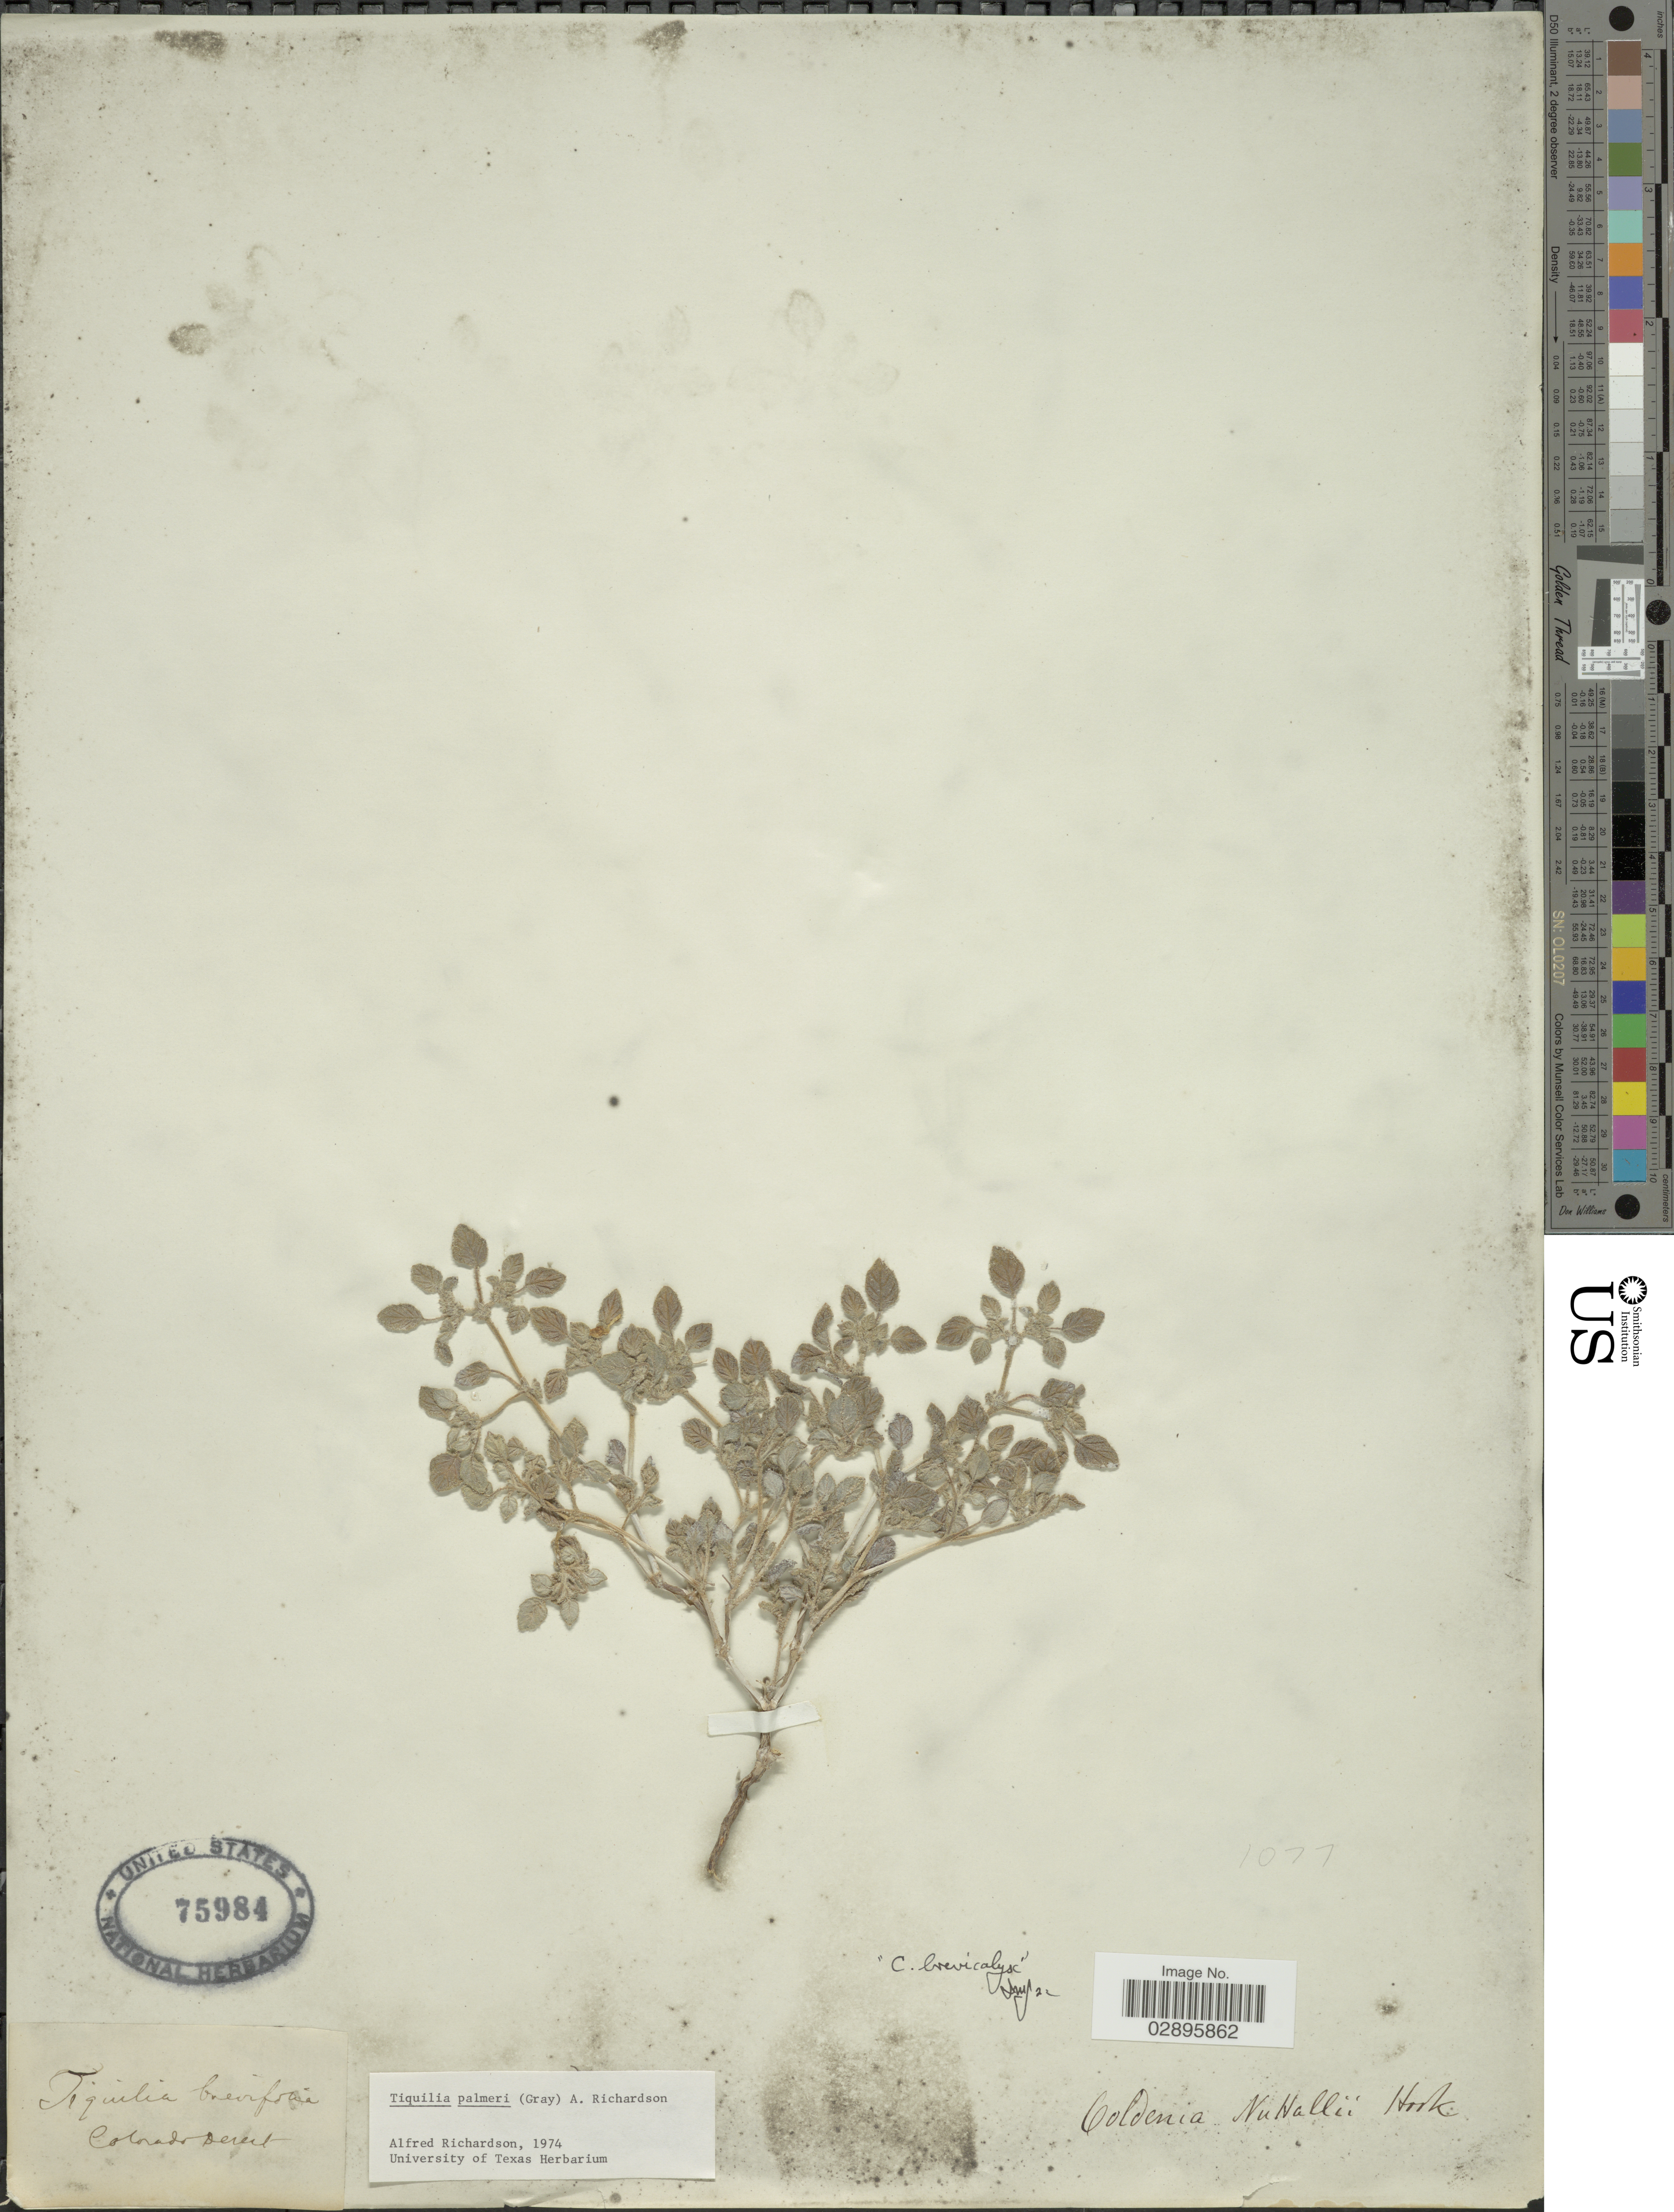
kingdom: Plantae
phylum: Tracheophyta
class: Magnoliopsida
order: Boraginales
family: Ehretiaceae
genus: Tiquilia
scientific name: Tiquilia palmeri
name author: (A. Gray) A.T. Richardson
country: United States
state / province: Colorado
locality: Colorado Desert.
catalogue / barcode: US 75984